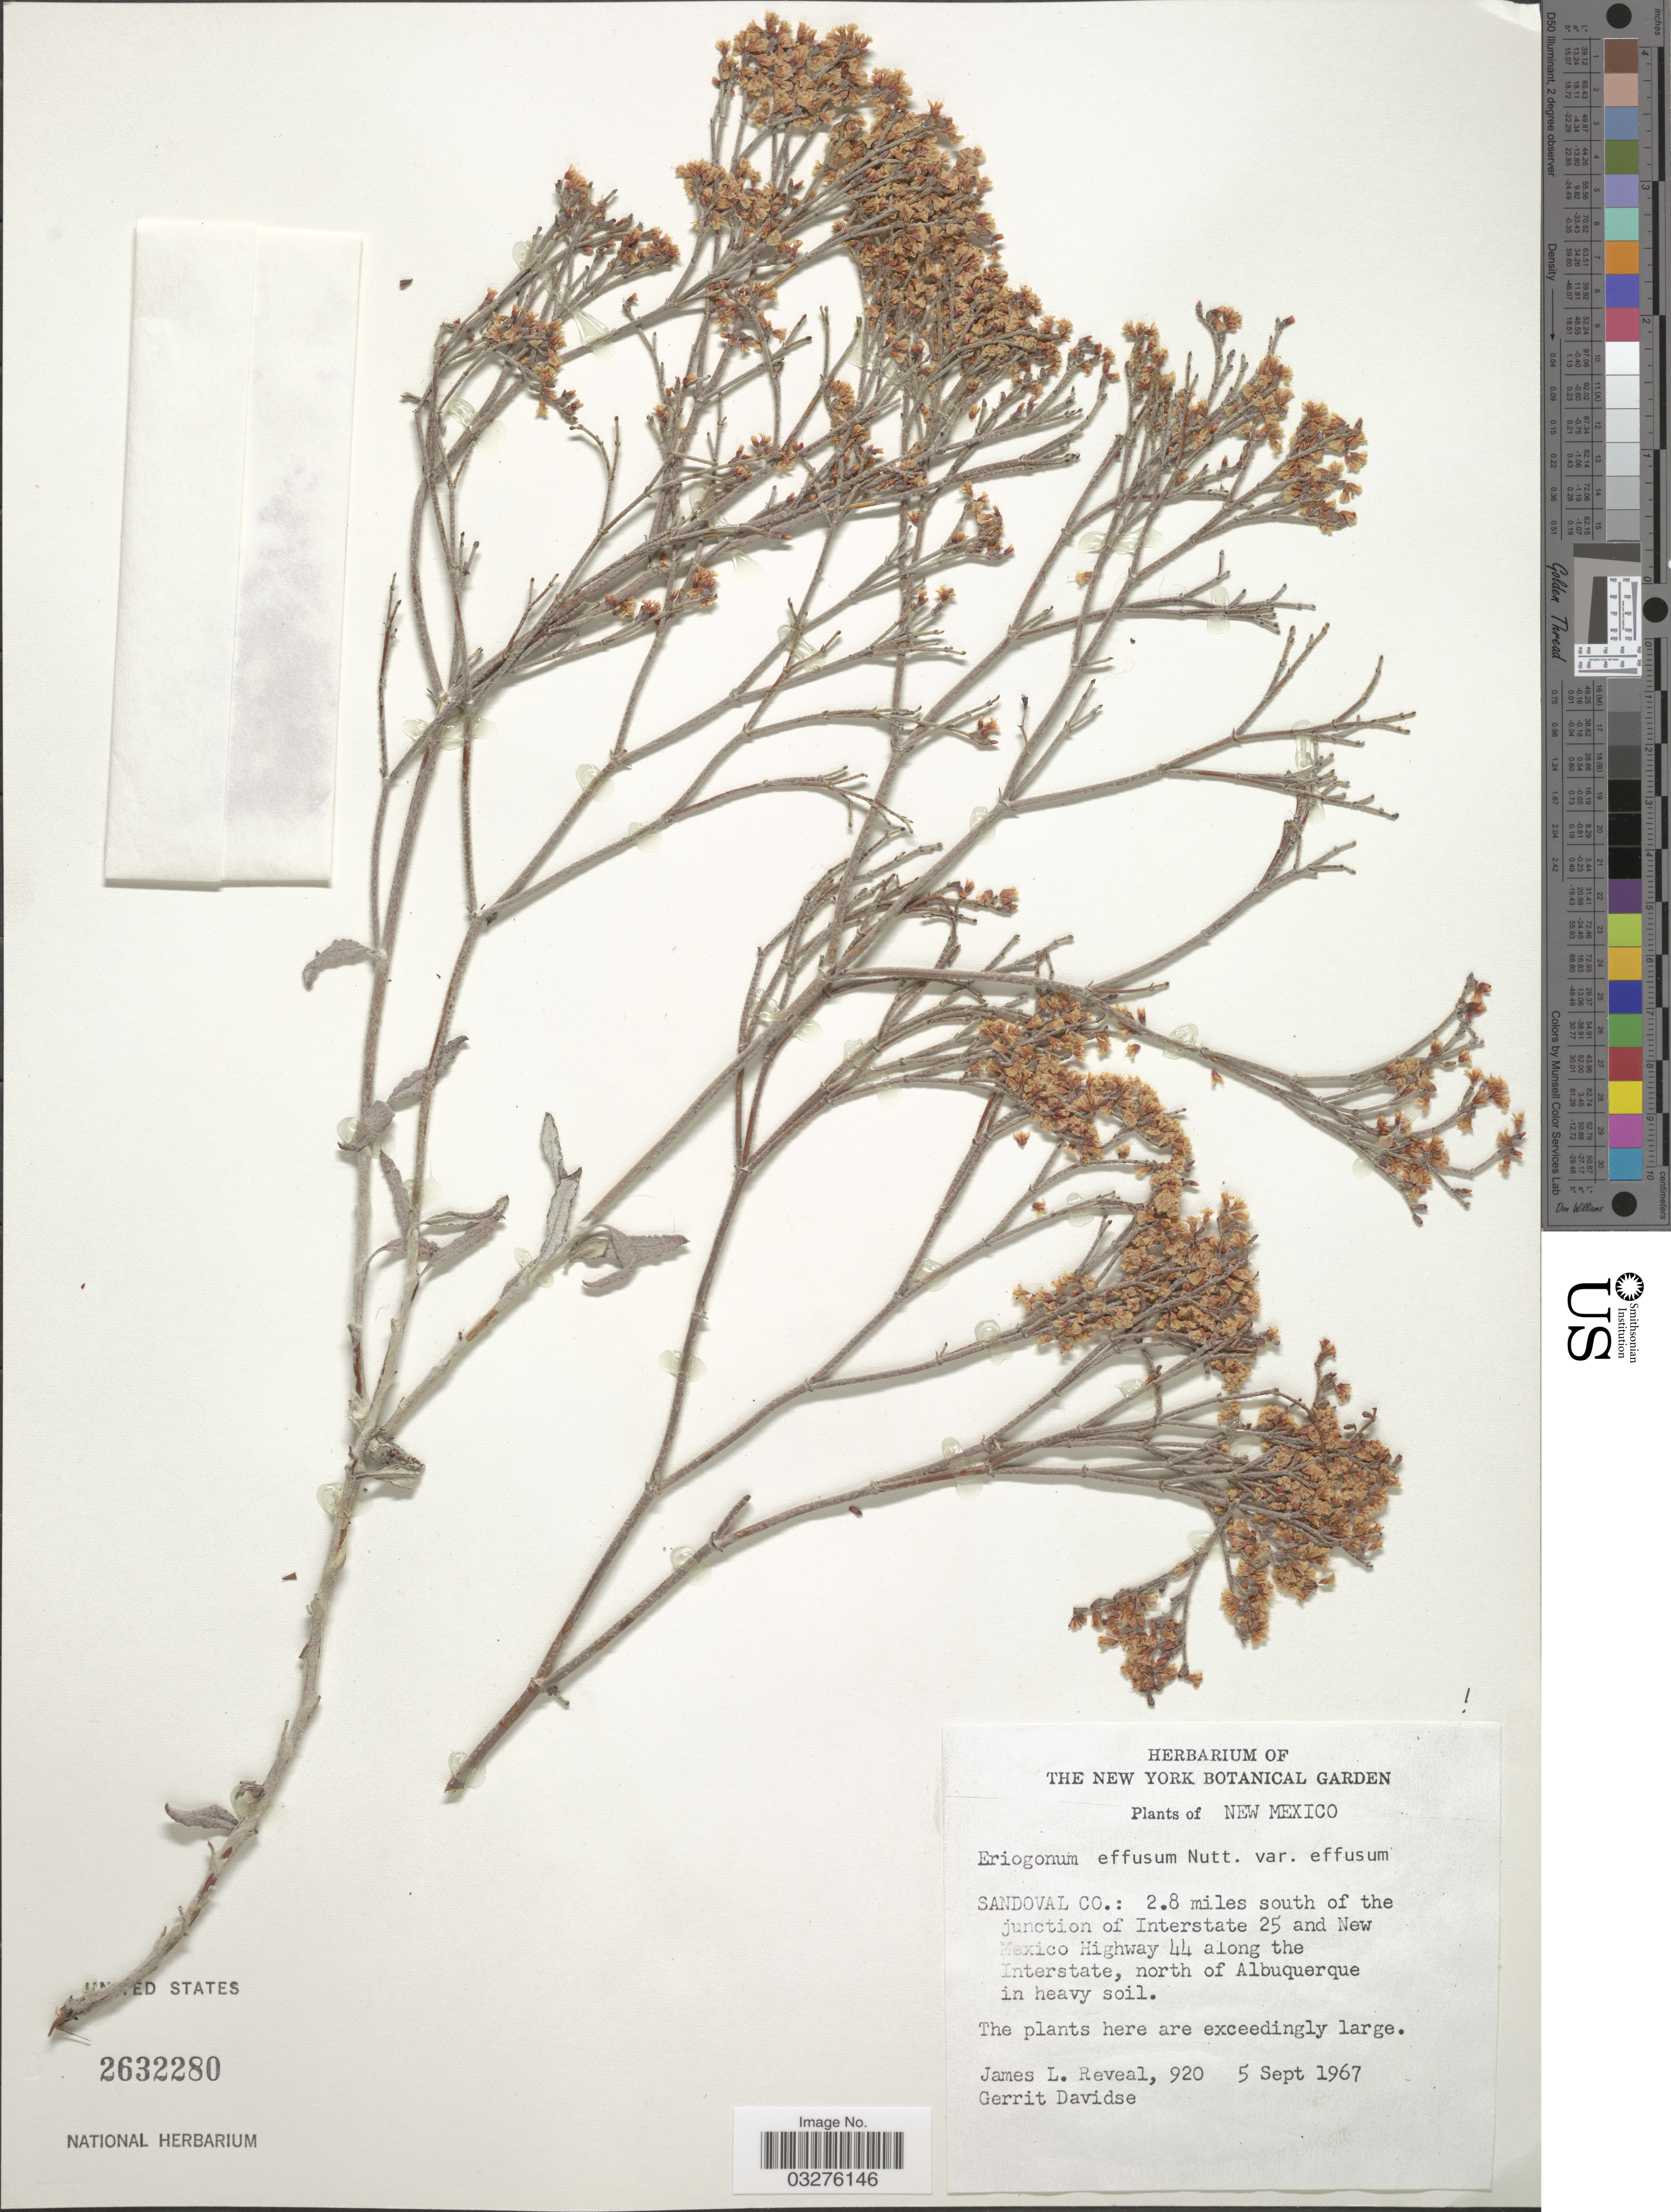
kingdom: Plantae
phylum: Tracheophyta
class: Magnoliopsida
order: Caryophyllales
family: Polygonaceae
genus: Eriogonum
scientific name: Eriogonum effusum var. effusum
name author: Nutt.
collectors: J. L. Reveal & G. Davidse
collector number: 920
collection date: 1967-09-05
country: United States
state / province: New Mexico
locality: Sandoval Co.: 2.8 miles south of the junction of Interstate 25 and New Mexico Highway 44 along the Interstate, north of Albuquerque.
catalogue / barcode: US 2632280